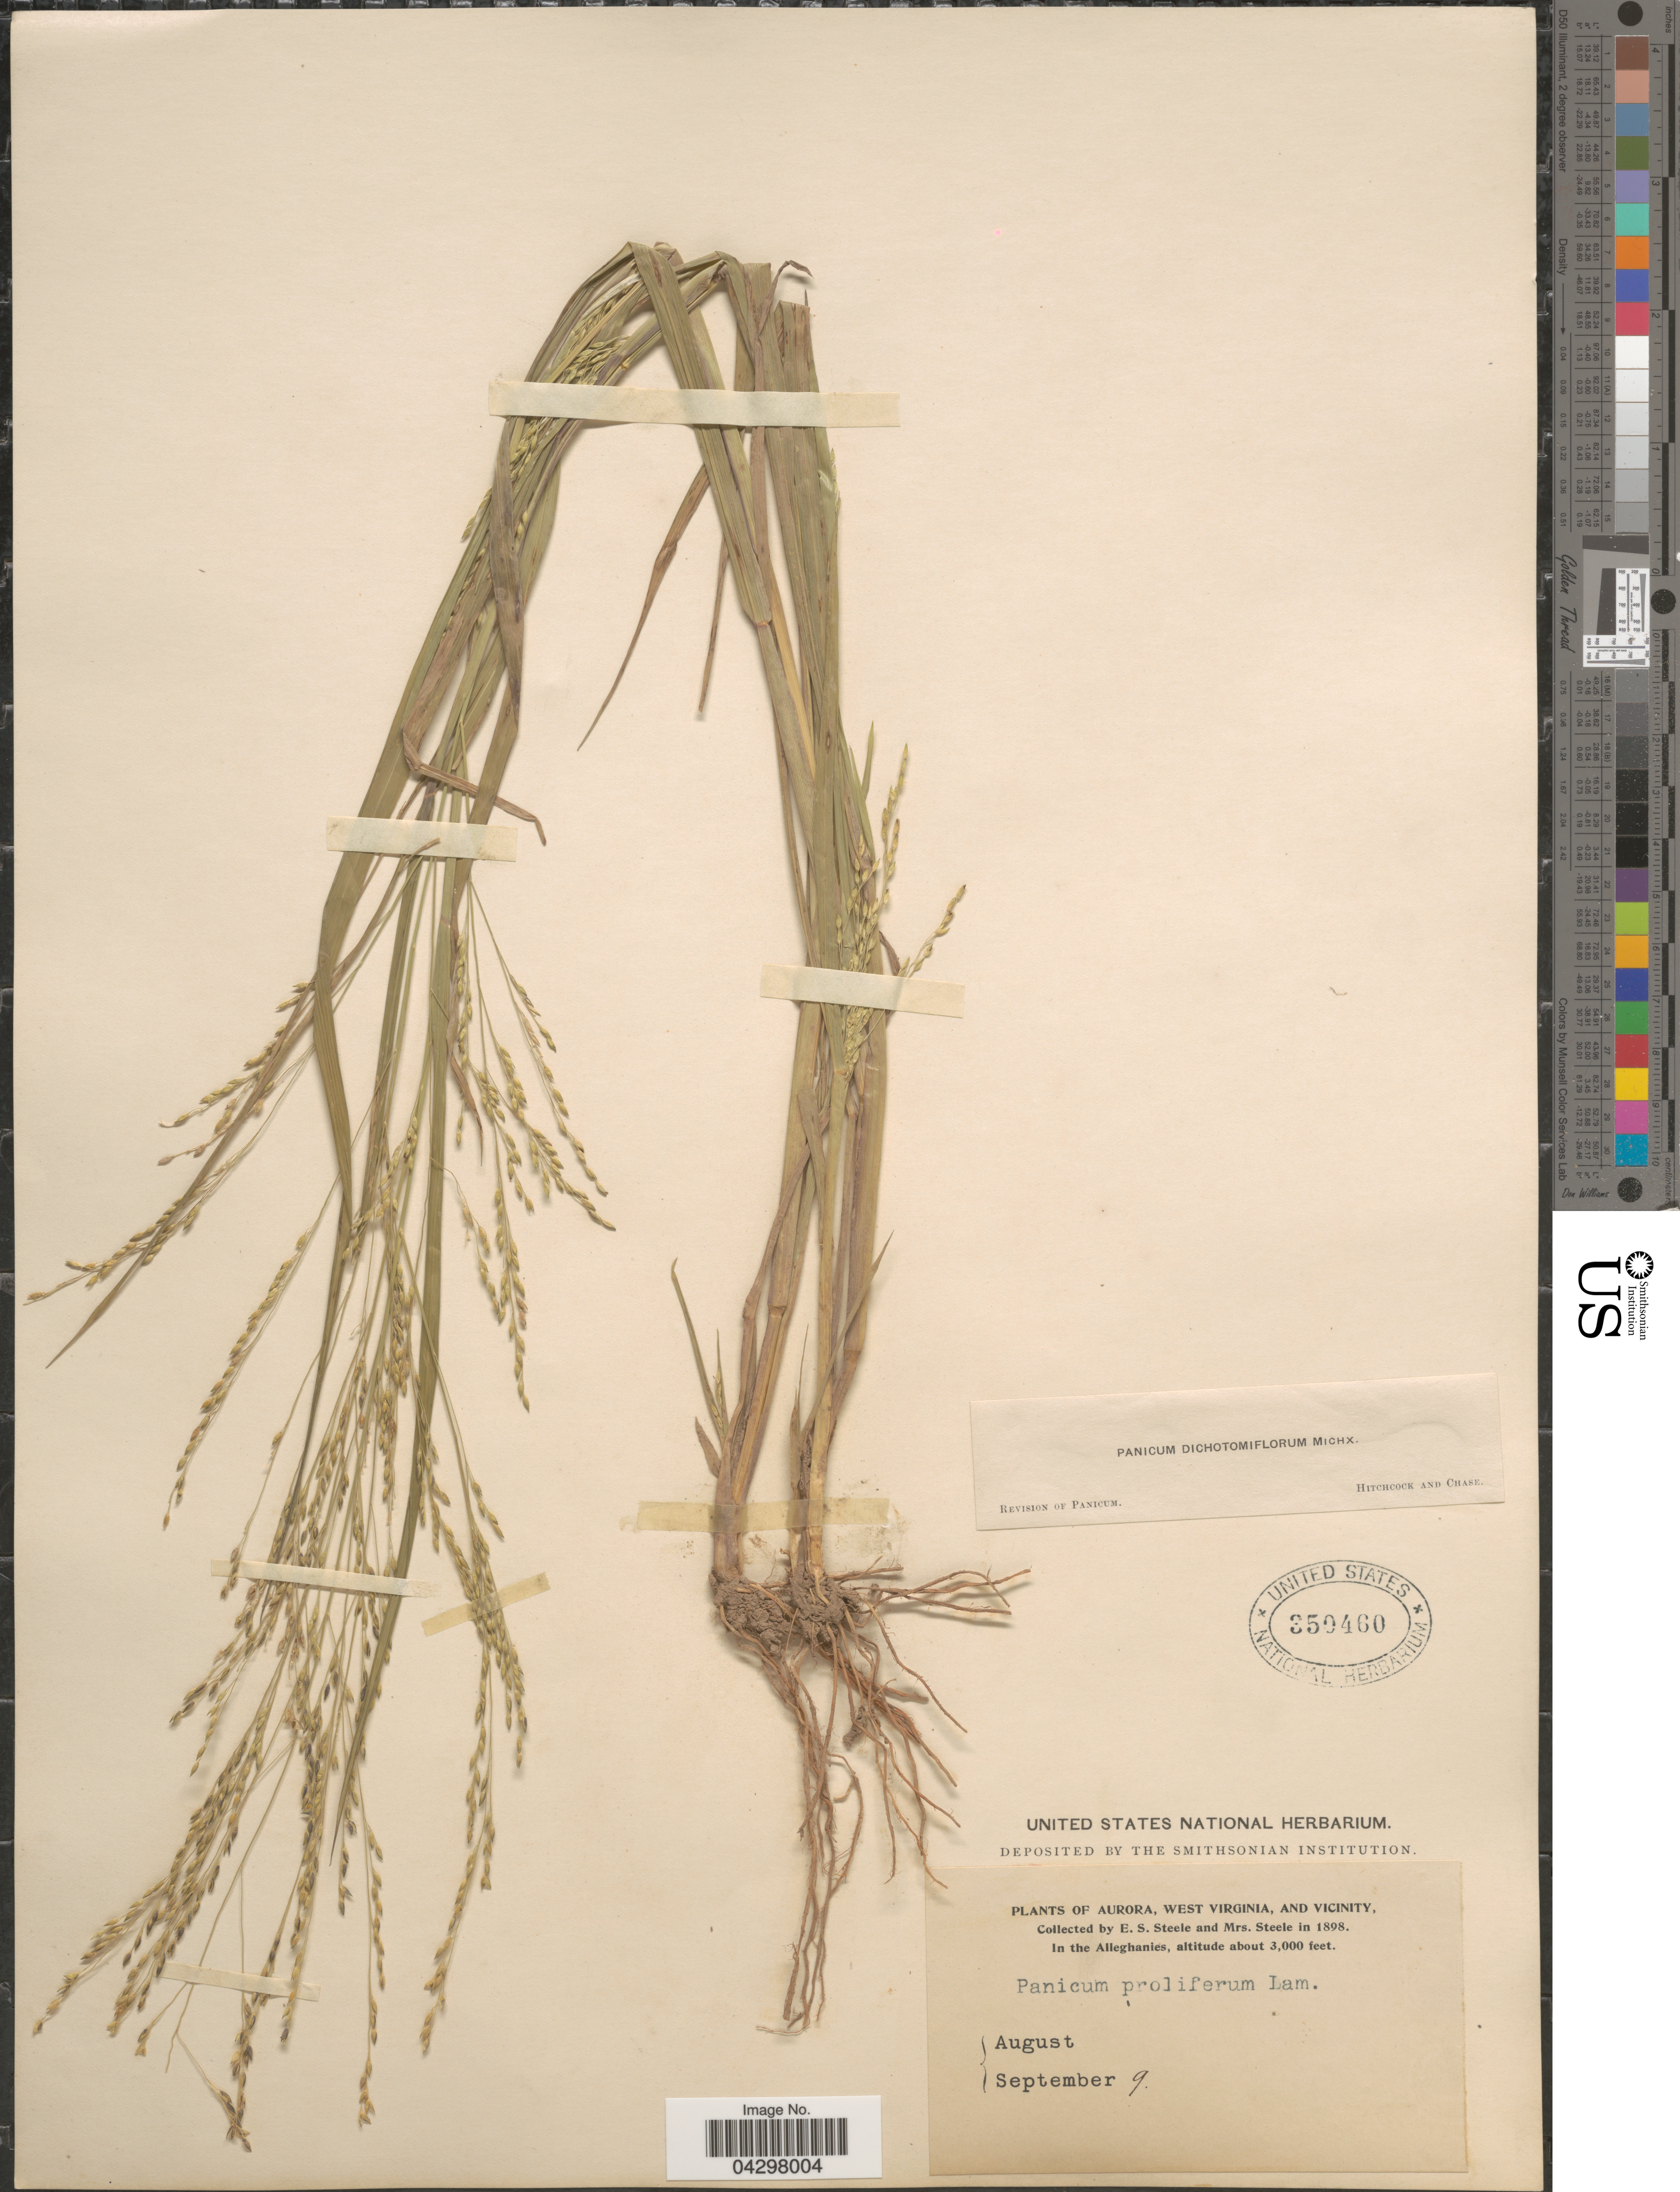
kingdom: Plantae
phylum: Tracheophyta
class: Liliopsida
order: Poales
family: Poaceae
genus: Panicum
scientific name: Panicum dichotomiflorum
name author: Michx.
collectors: E. Steele & Mrs. E. S. Steele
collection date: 1898-09-09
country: United States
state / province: West Virginia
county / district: Preston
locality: Aurora, and Vicinity. In the Alleghanies.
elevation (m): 914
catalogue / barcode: US 350460